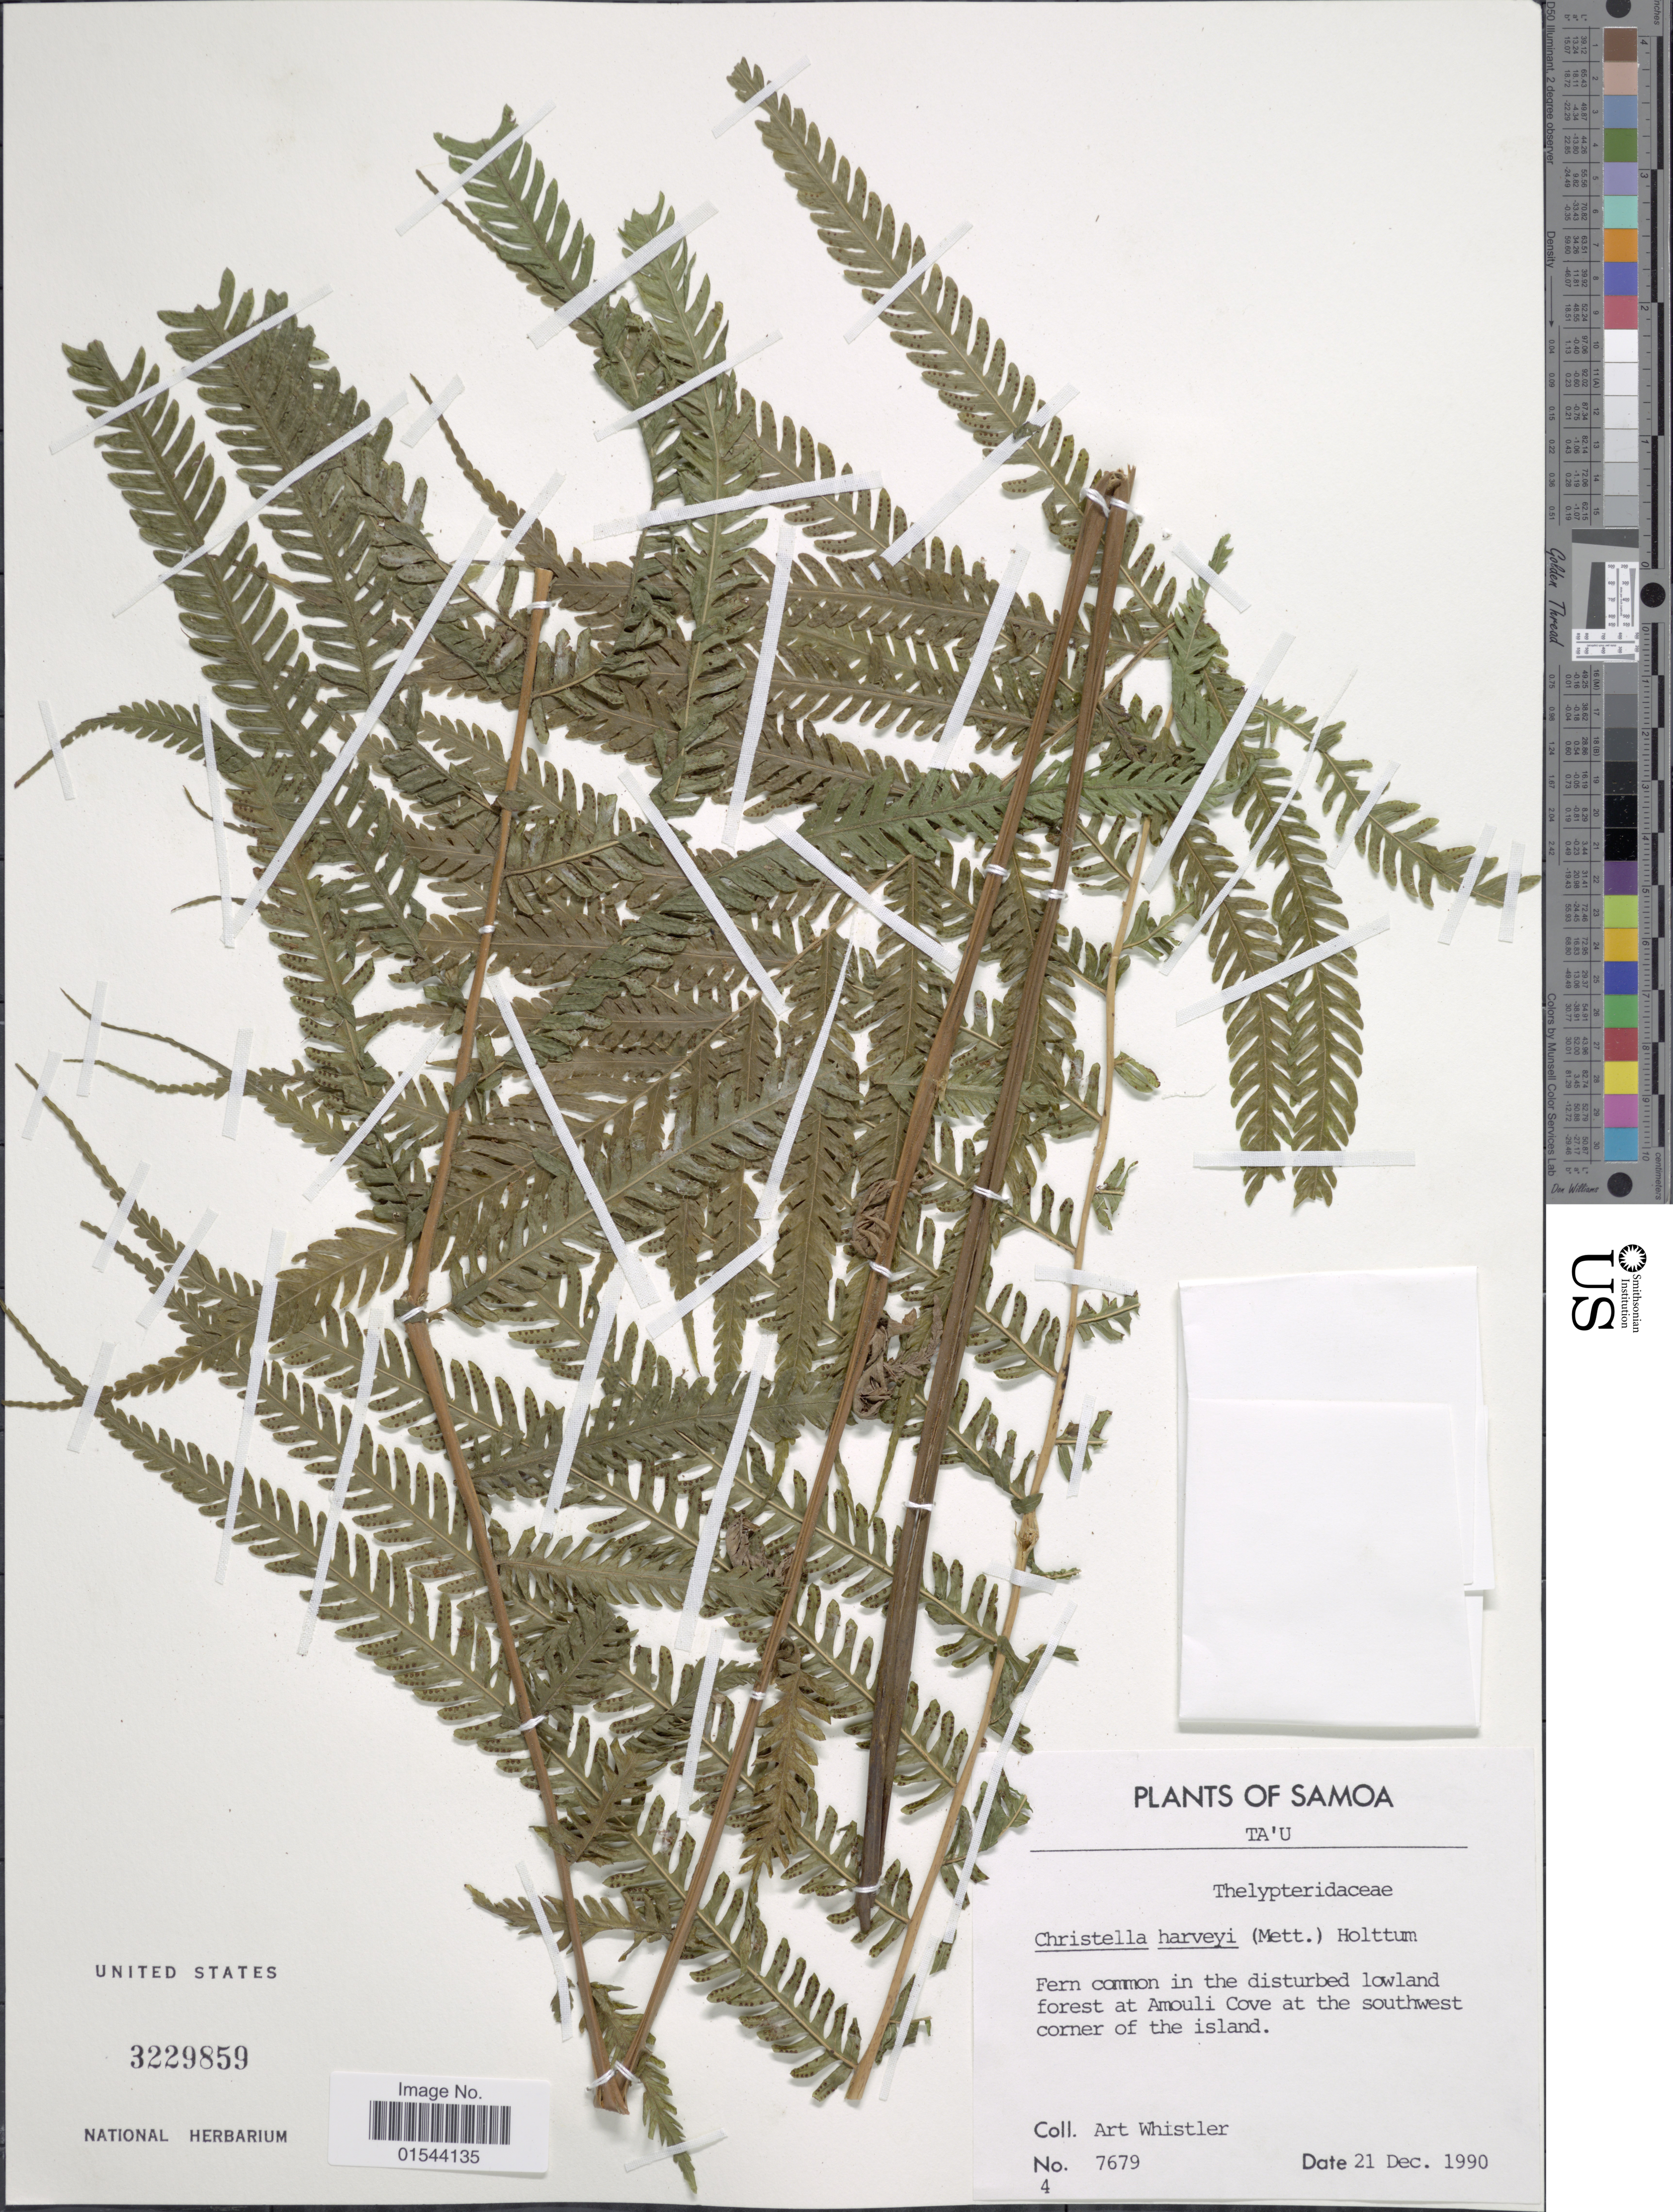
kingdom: Plantae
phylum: Tracheophyta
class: Polypodiopsida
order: Polypodiales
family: Thelypteridaceae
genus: Christella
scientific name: Christella harveyi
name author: (Mett.) Holttum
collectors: A. Whistler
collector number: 7679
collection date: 1990-12-21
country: American Samoa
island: Ta'u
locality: Ta'u. Fern common in the coastal forest at the northwest corner o fthe island just north of Ta'u village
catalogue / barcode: US 3229859